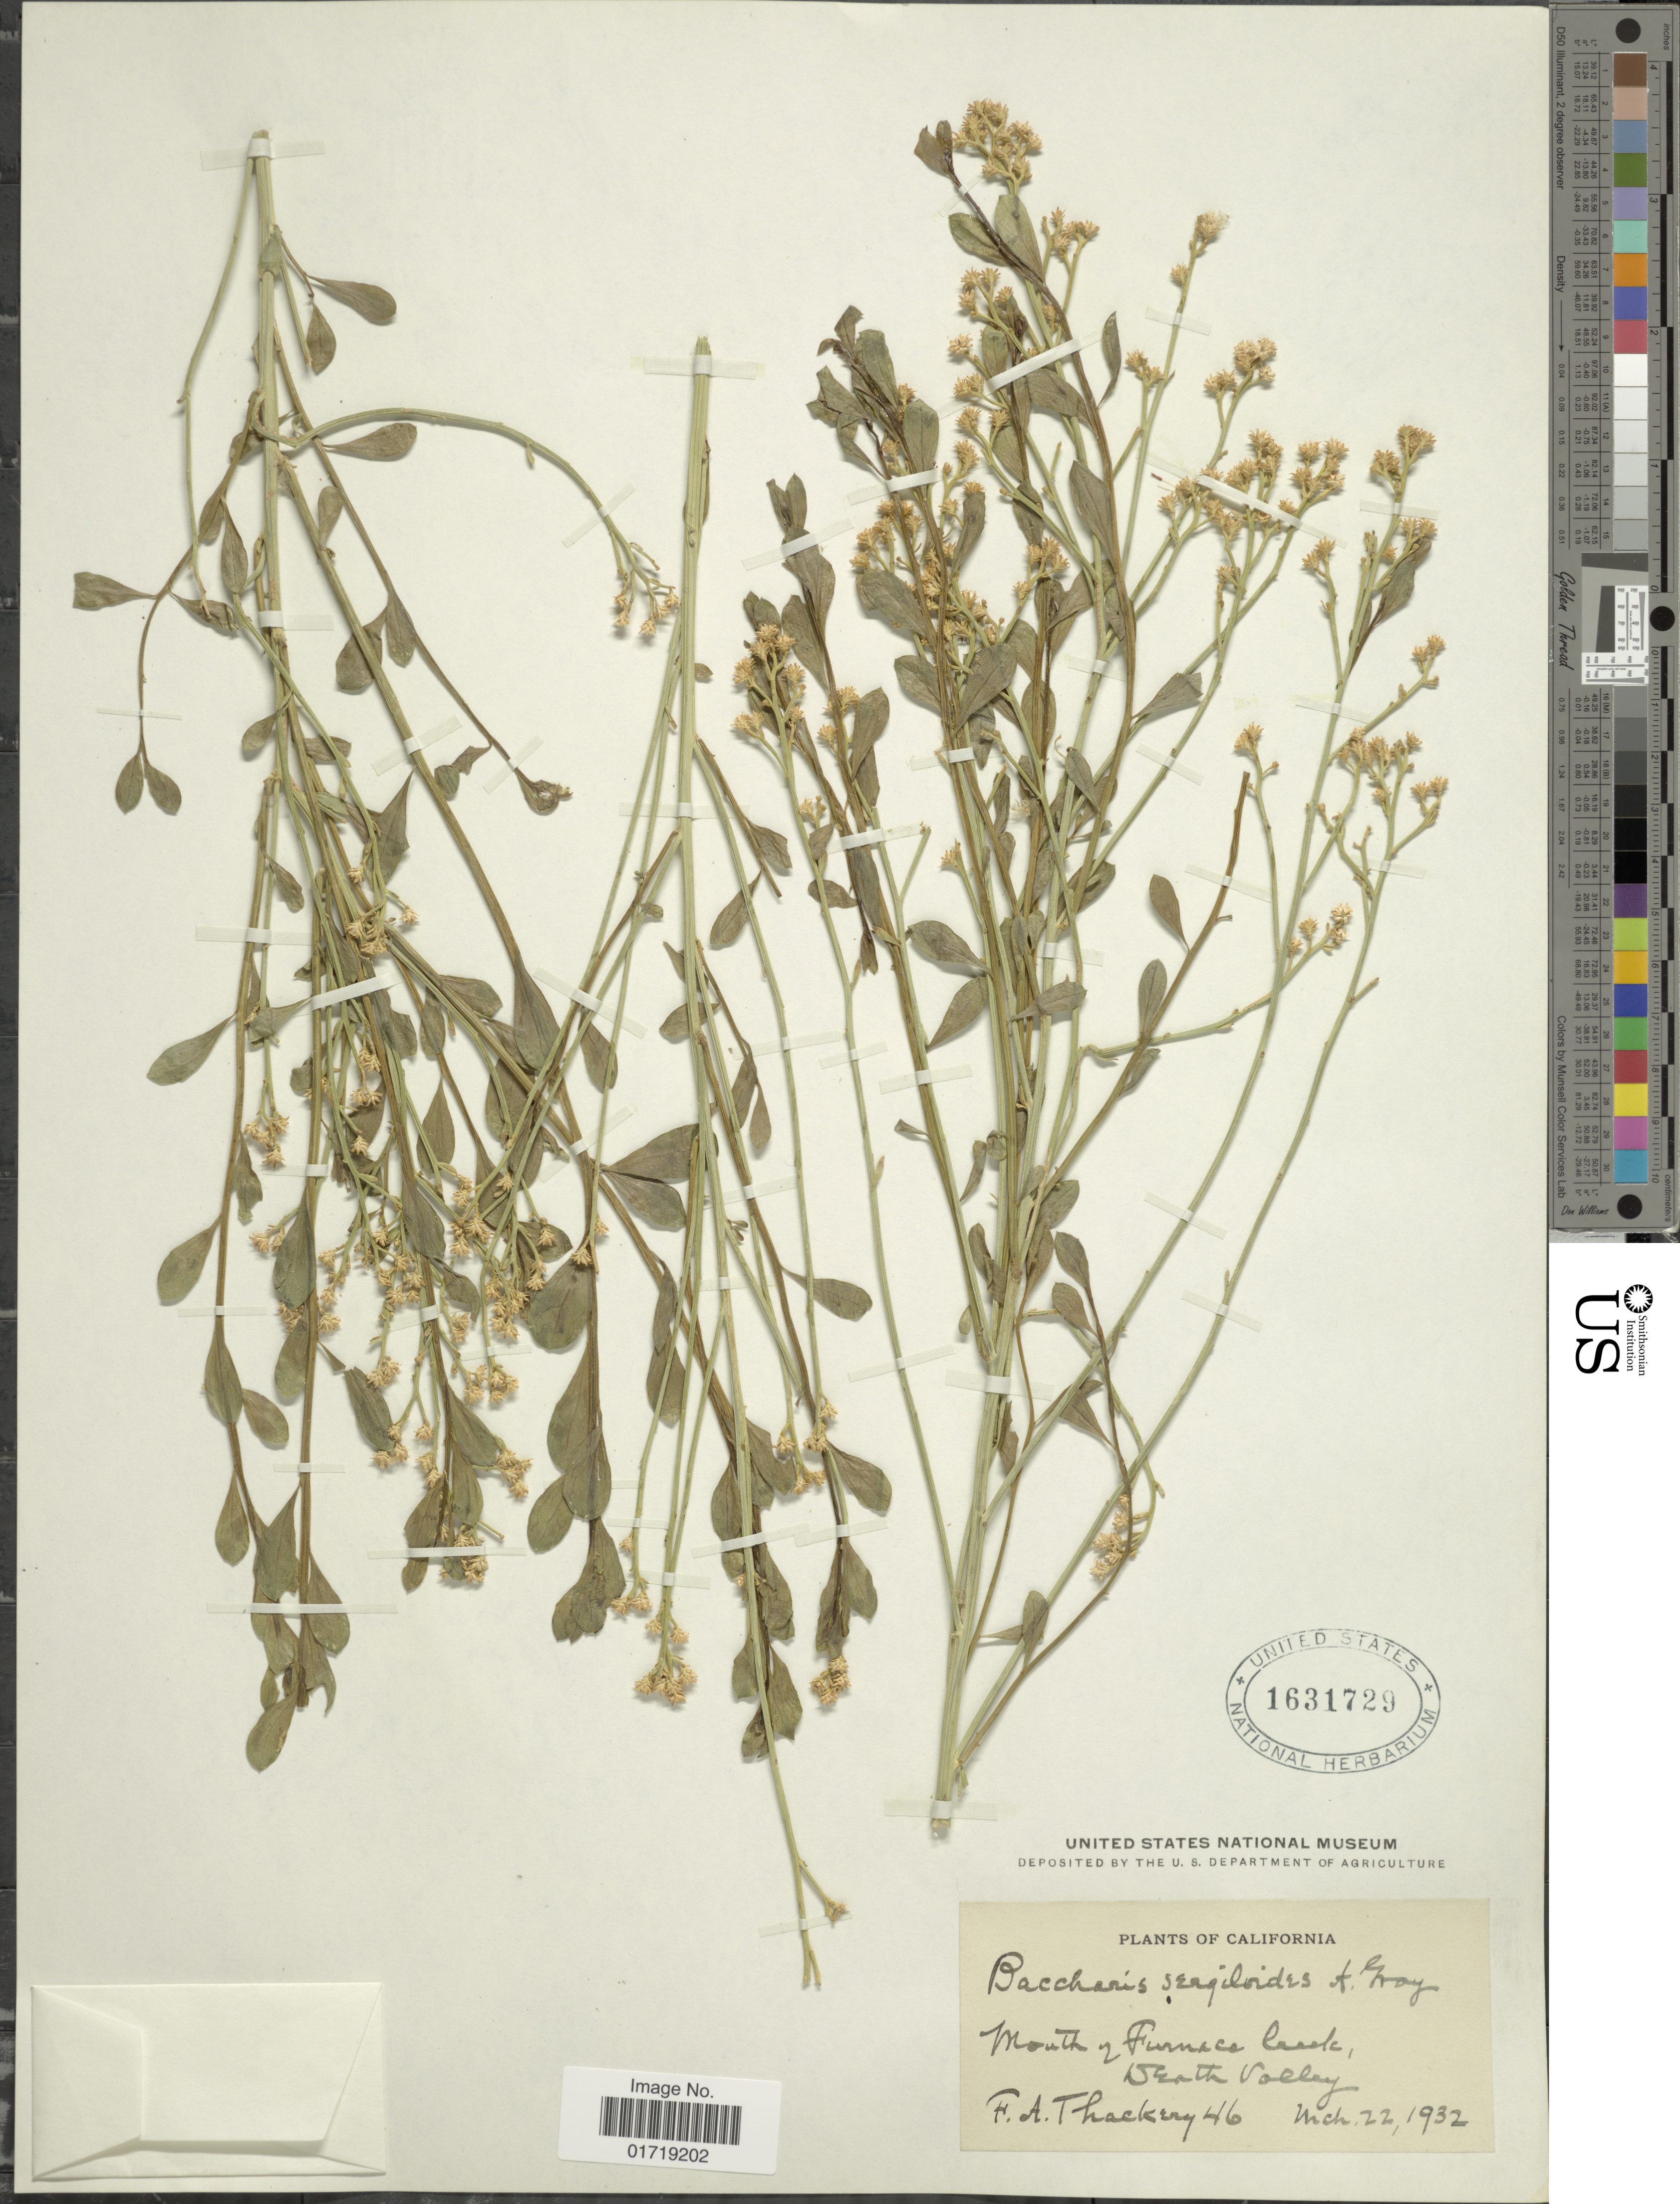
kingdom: Plantae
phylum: Tracheophyta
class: Magnoliopsida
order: Asterales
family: Asteraceae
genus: Baccharis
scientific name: Baccharis sergiloides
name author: A. Gray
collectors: F. Thackery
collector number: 46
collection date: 1932-03-22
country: United States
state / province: California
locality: Mouth of Furnaco Creek, Death Valley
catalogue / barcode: US 1631729